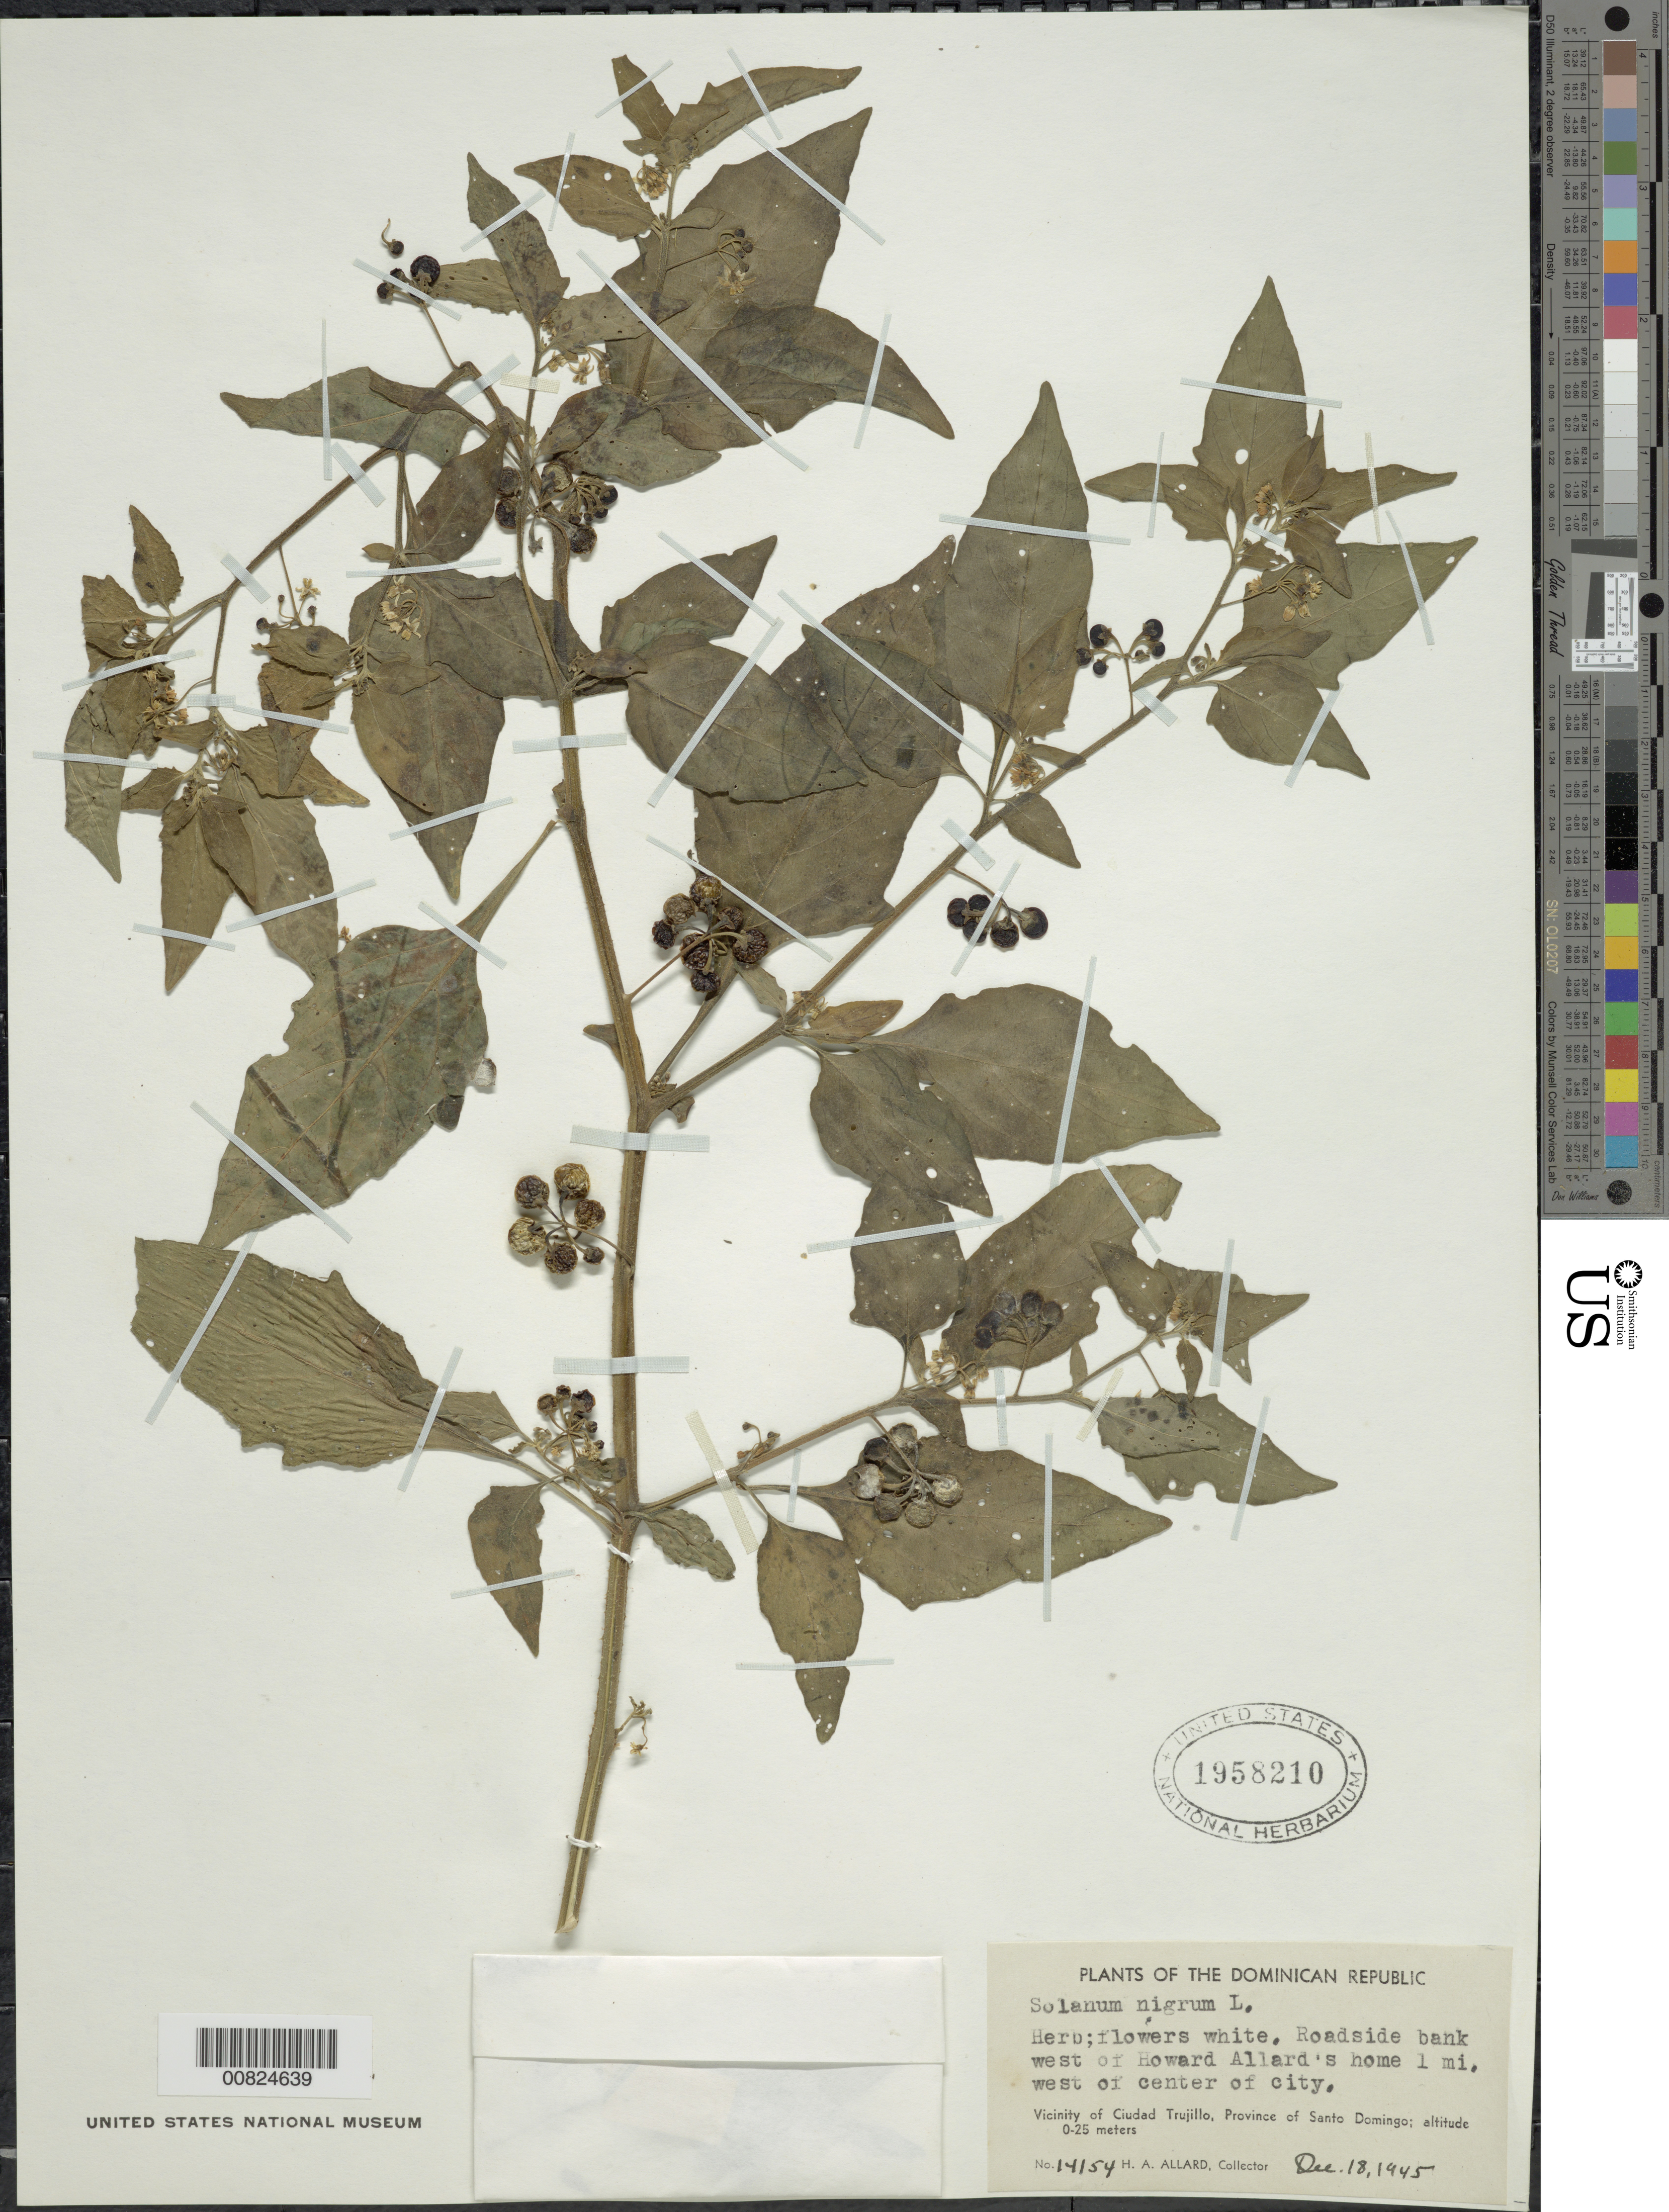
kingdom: Plantae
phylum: Tracheophyta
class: Magnoliopsida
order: Solanales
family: Solanaceae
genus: Solanum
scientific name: Solanum nigrum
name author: L.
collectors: H. A. Allard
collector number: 14154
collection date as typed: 18 Dec 1945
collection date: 1945-12-18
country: Dominican Republic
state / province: Distrito Nacional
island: Hispaniola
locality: Santo Domingo, W of Howard Allard's home, 1 mi W of center of city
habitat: Roadside bank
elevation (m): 0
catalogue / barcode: US 1958210